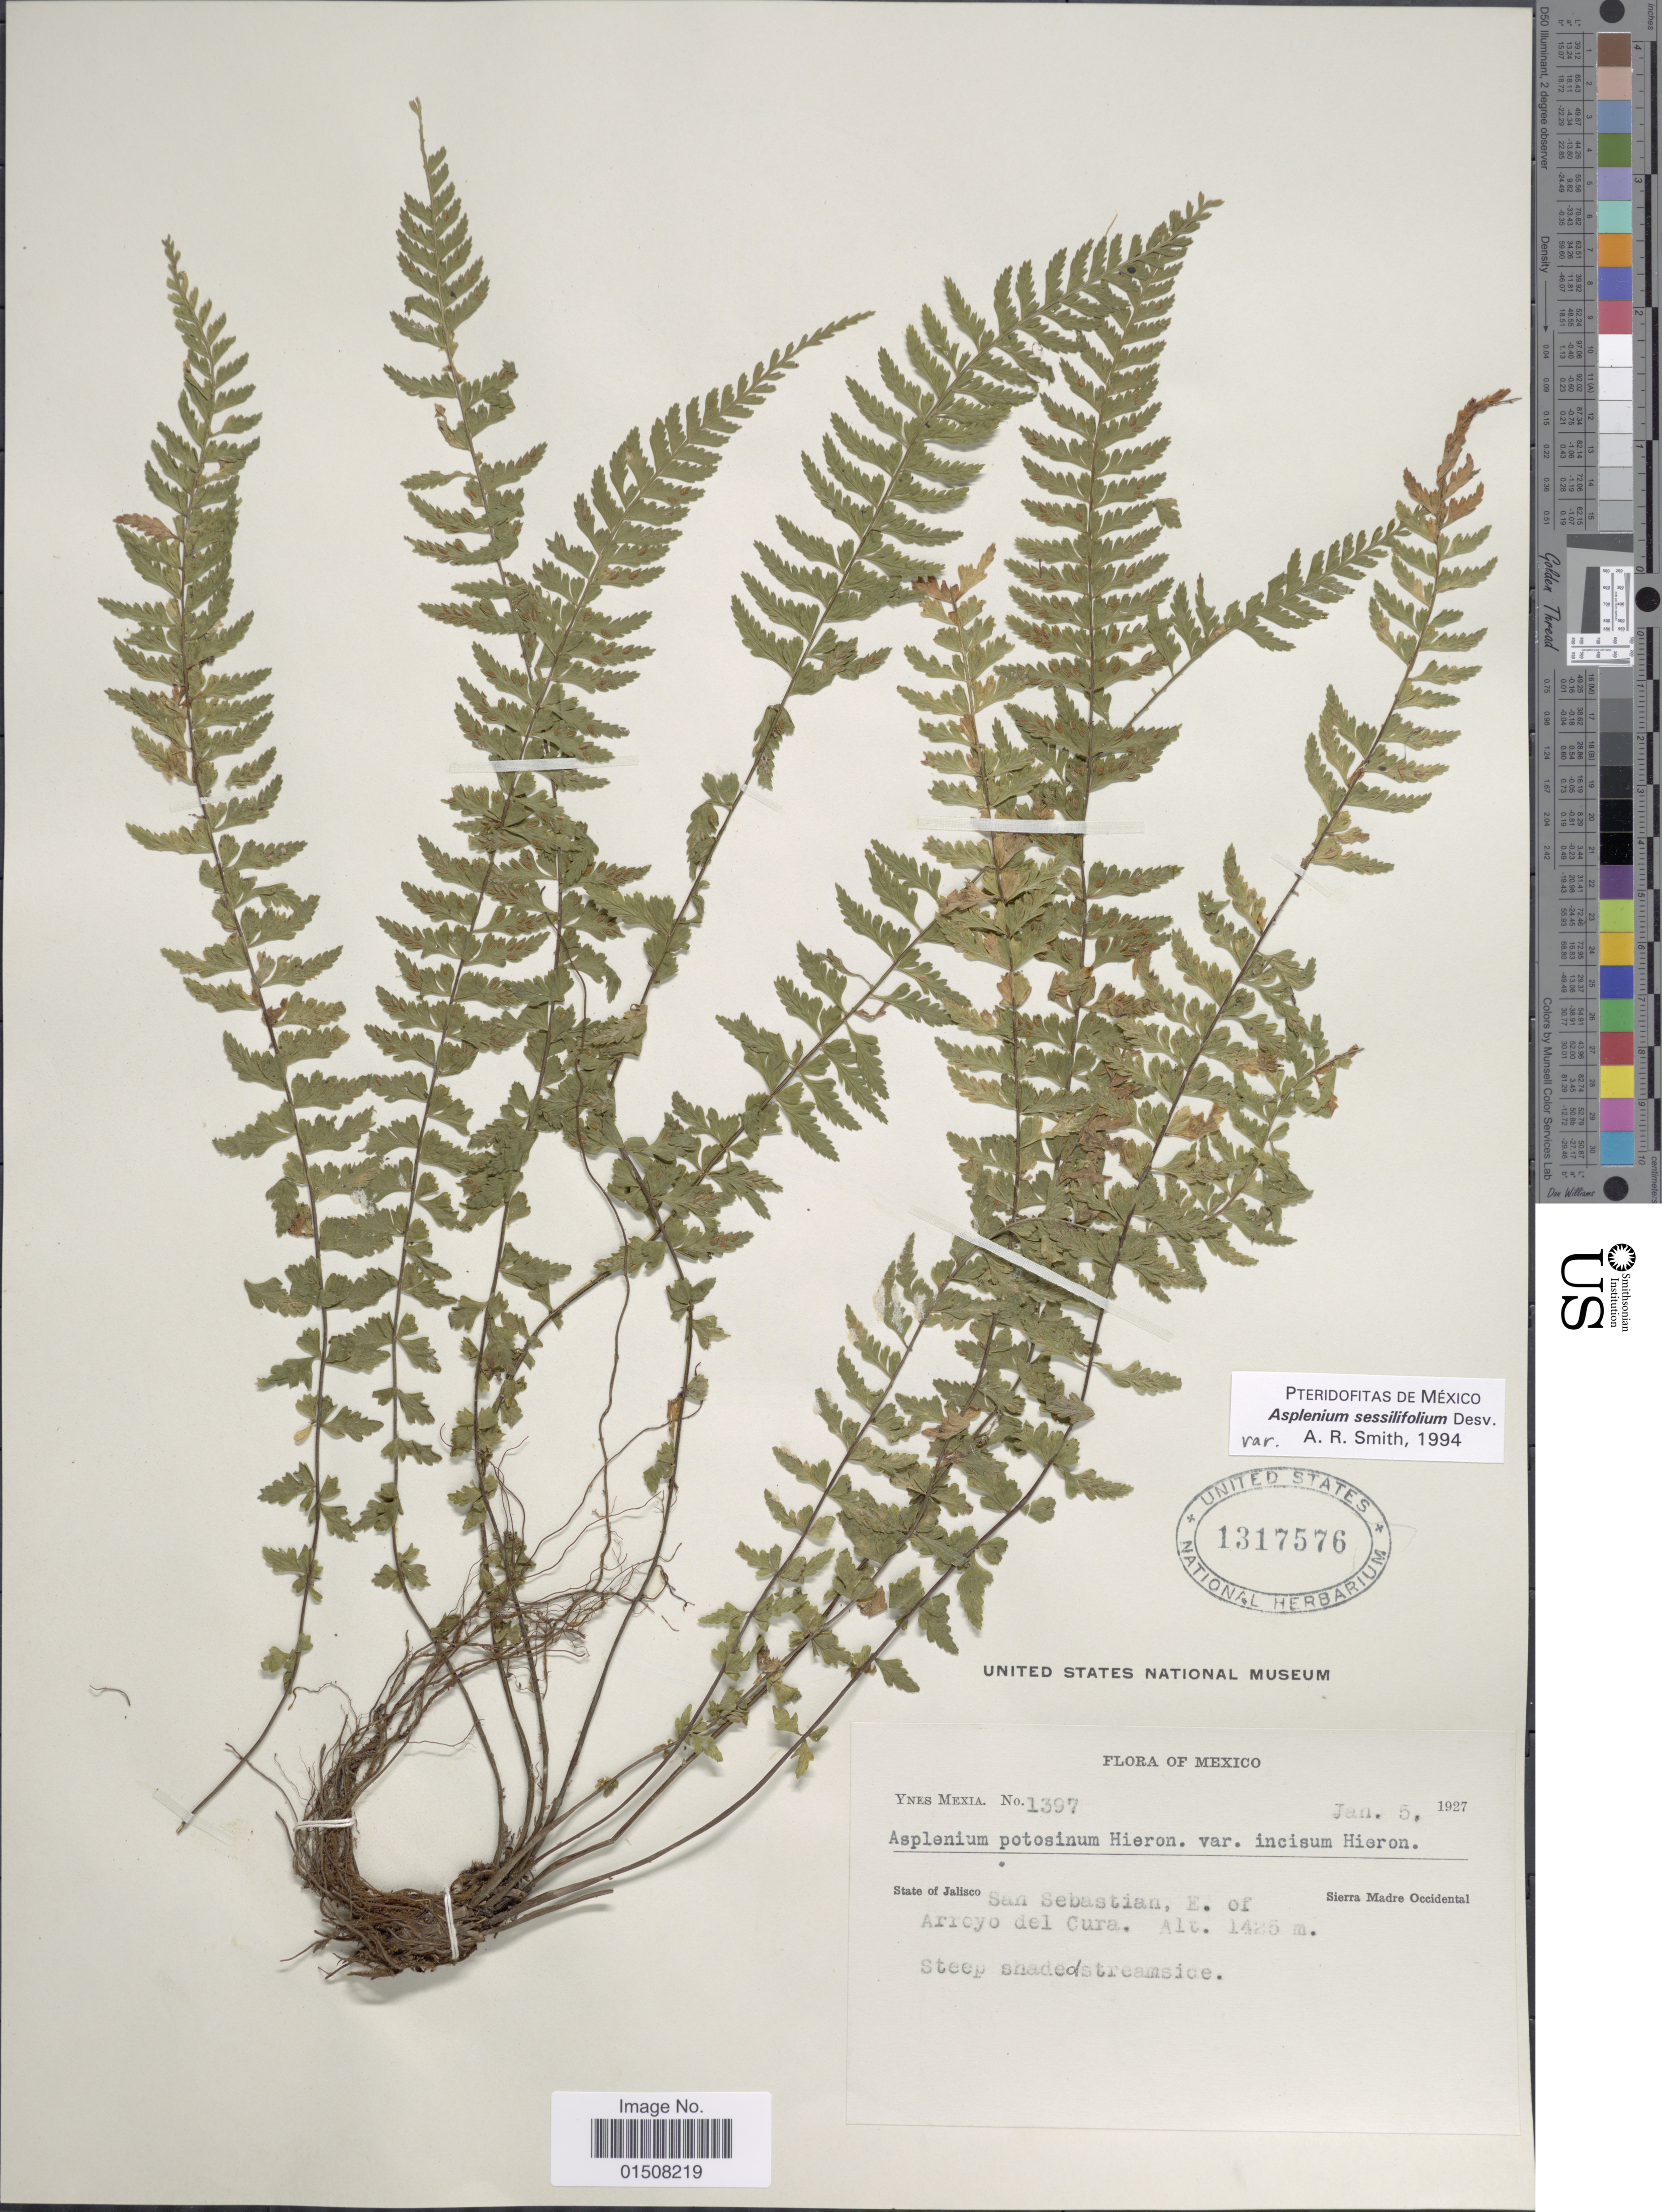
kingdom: Plantae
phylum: Tracheophyta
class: Polypodiopsida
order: Polypodiales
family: Aspleniaceae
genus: Asplenium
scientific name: Asplenium sessilifolium var. occidentale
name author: A.R. Sm.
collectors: Y. Mexia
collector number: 1397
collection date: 1927-01-05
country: Mexico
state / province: Jalisco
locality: San Sebastian, E. of Arroyo del Cura, Sierra Madre Occidental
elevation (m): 1425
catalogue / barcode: US 1317576